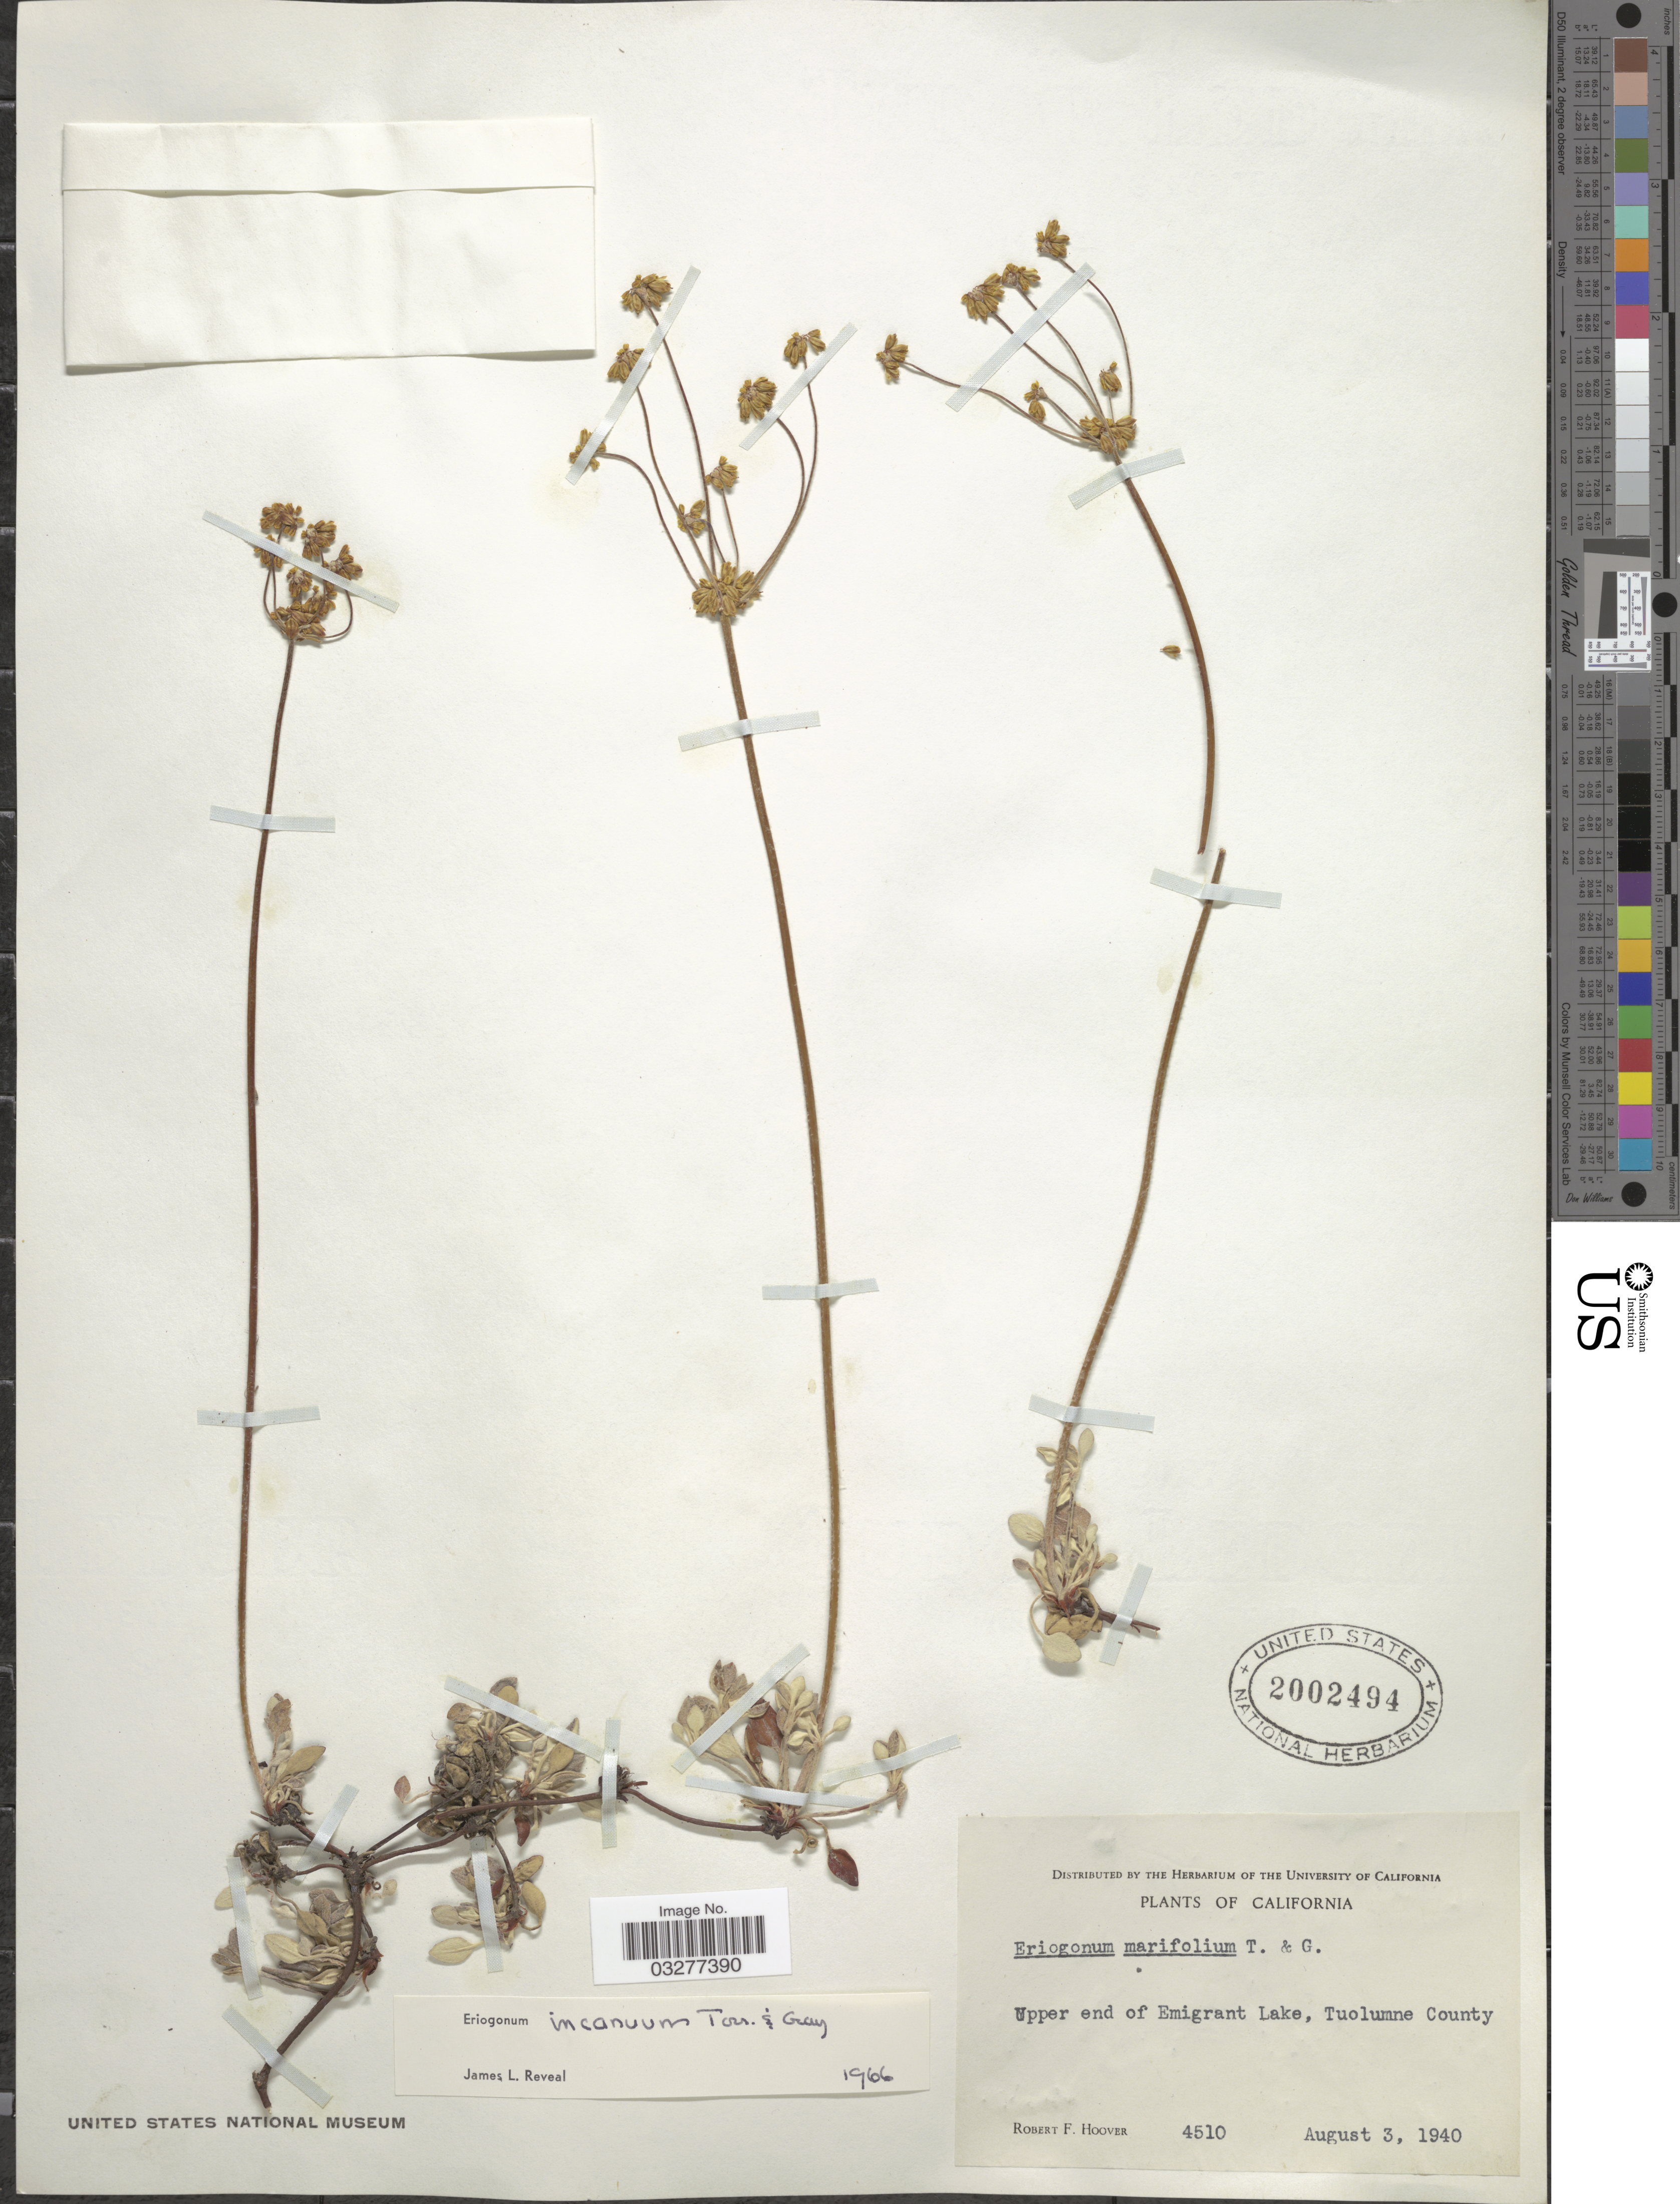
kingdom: Plantae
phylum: Tracheophyta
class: Magnoliopsida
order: Caryophyllales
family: Polygonaceae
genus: Eriogonum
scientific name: Eriogonum incanum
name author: Torr. & A. Gray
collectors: R. F. Hoover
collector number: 4510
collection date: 1940-08-03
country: United States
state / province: California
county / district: Tuolumne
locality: Upper end of Emigrant Lake, Tuolumne County.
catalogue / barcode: US 2002494